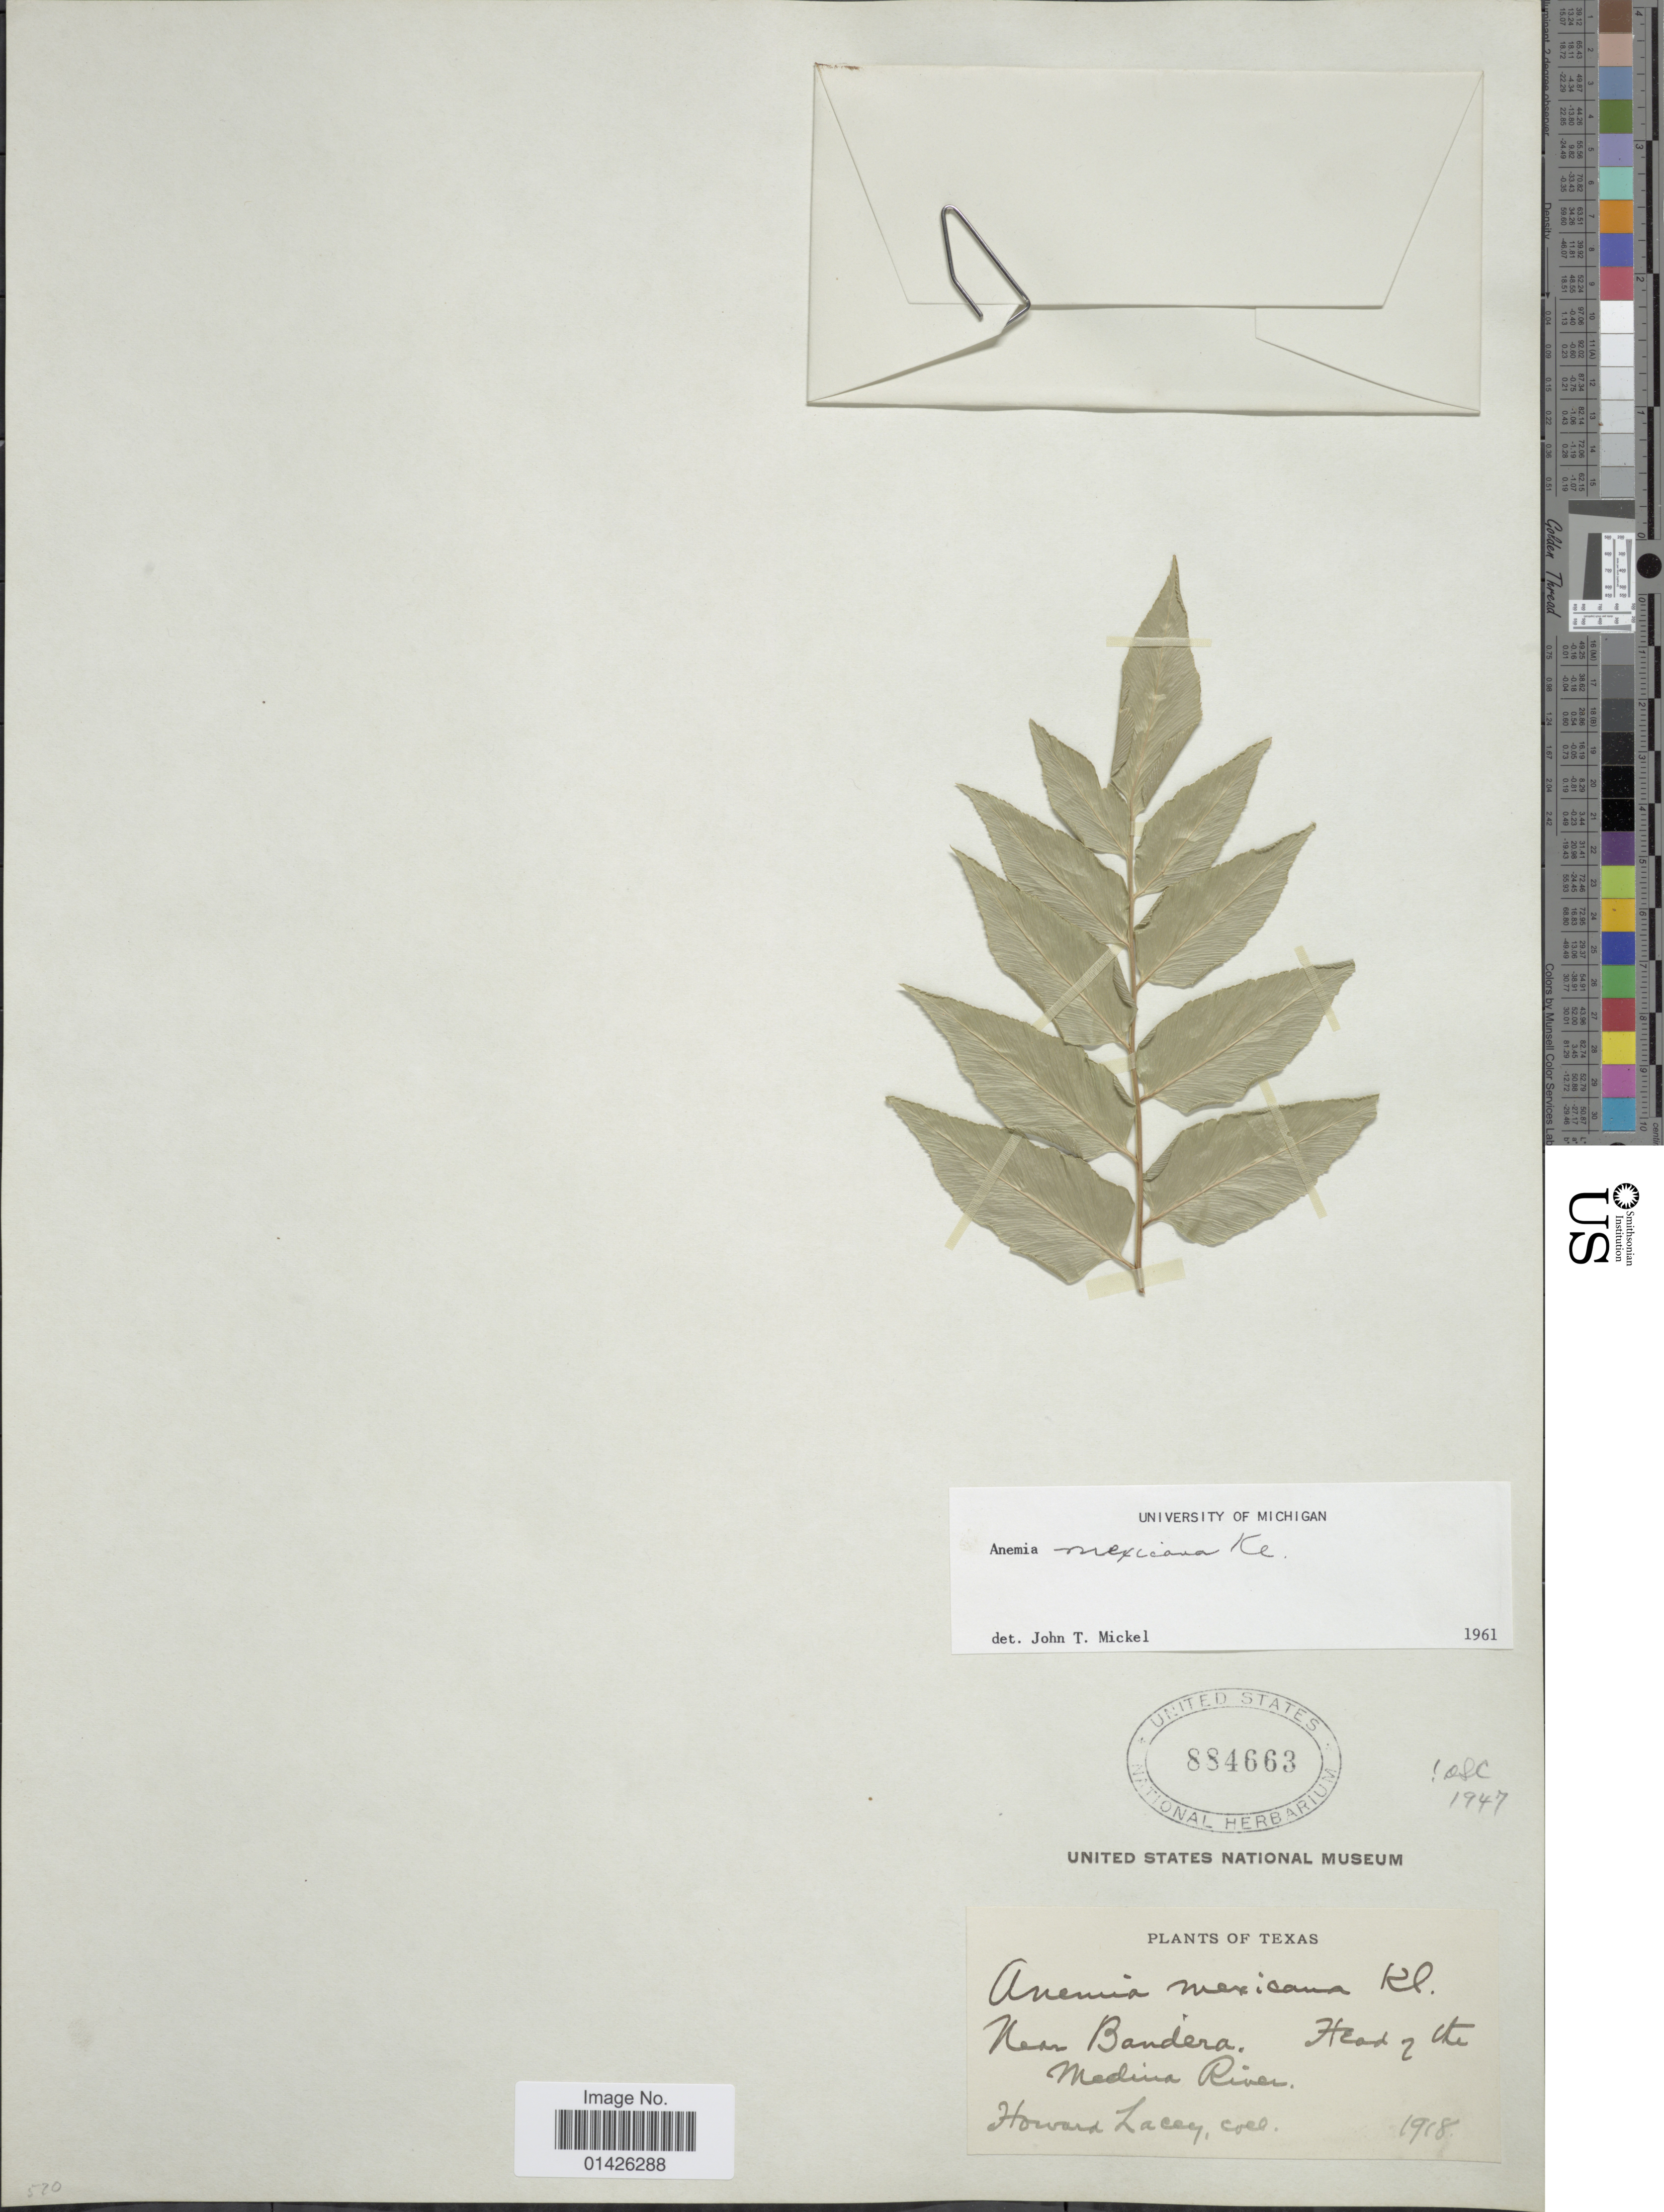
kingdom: Plantae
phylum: Tracheophyta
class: Polypodiopsida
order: Schizaeales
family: Anemiaceae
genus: Anemia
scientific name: Anemia mexicana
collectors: H. Lacey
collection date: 1918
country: United States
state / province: Texas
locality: Near Bandera. Head of the Medina River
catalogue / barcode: US 884663